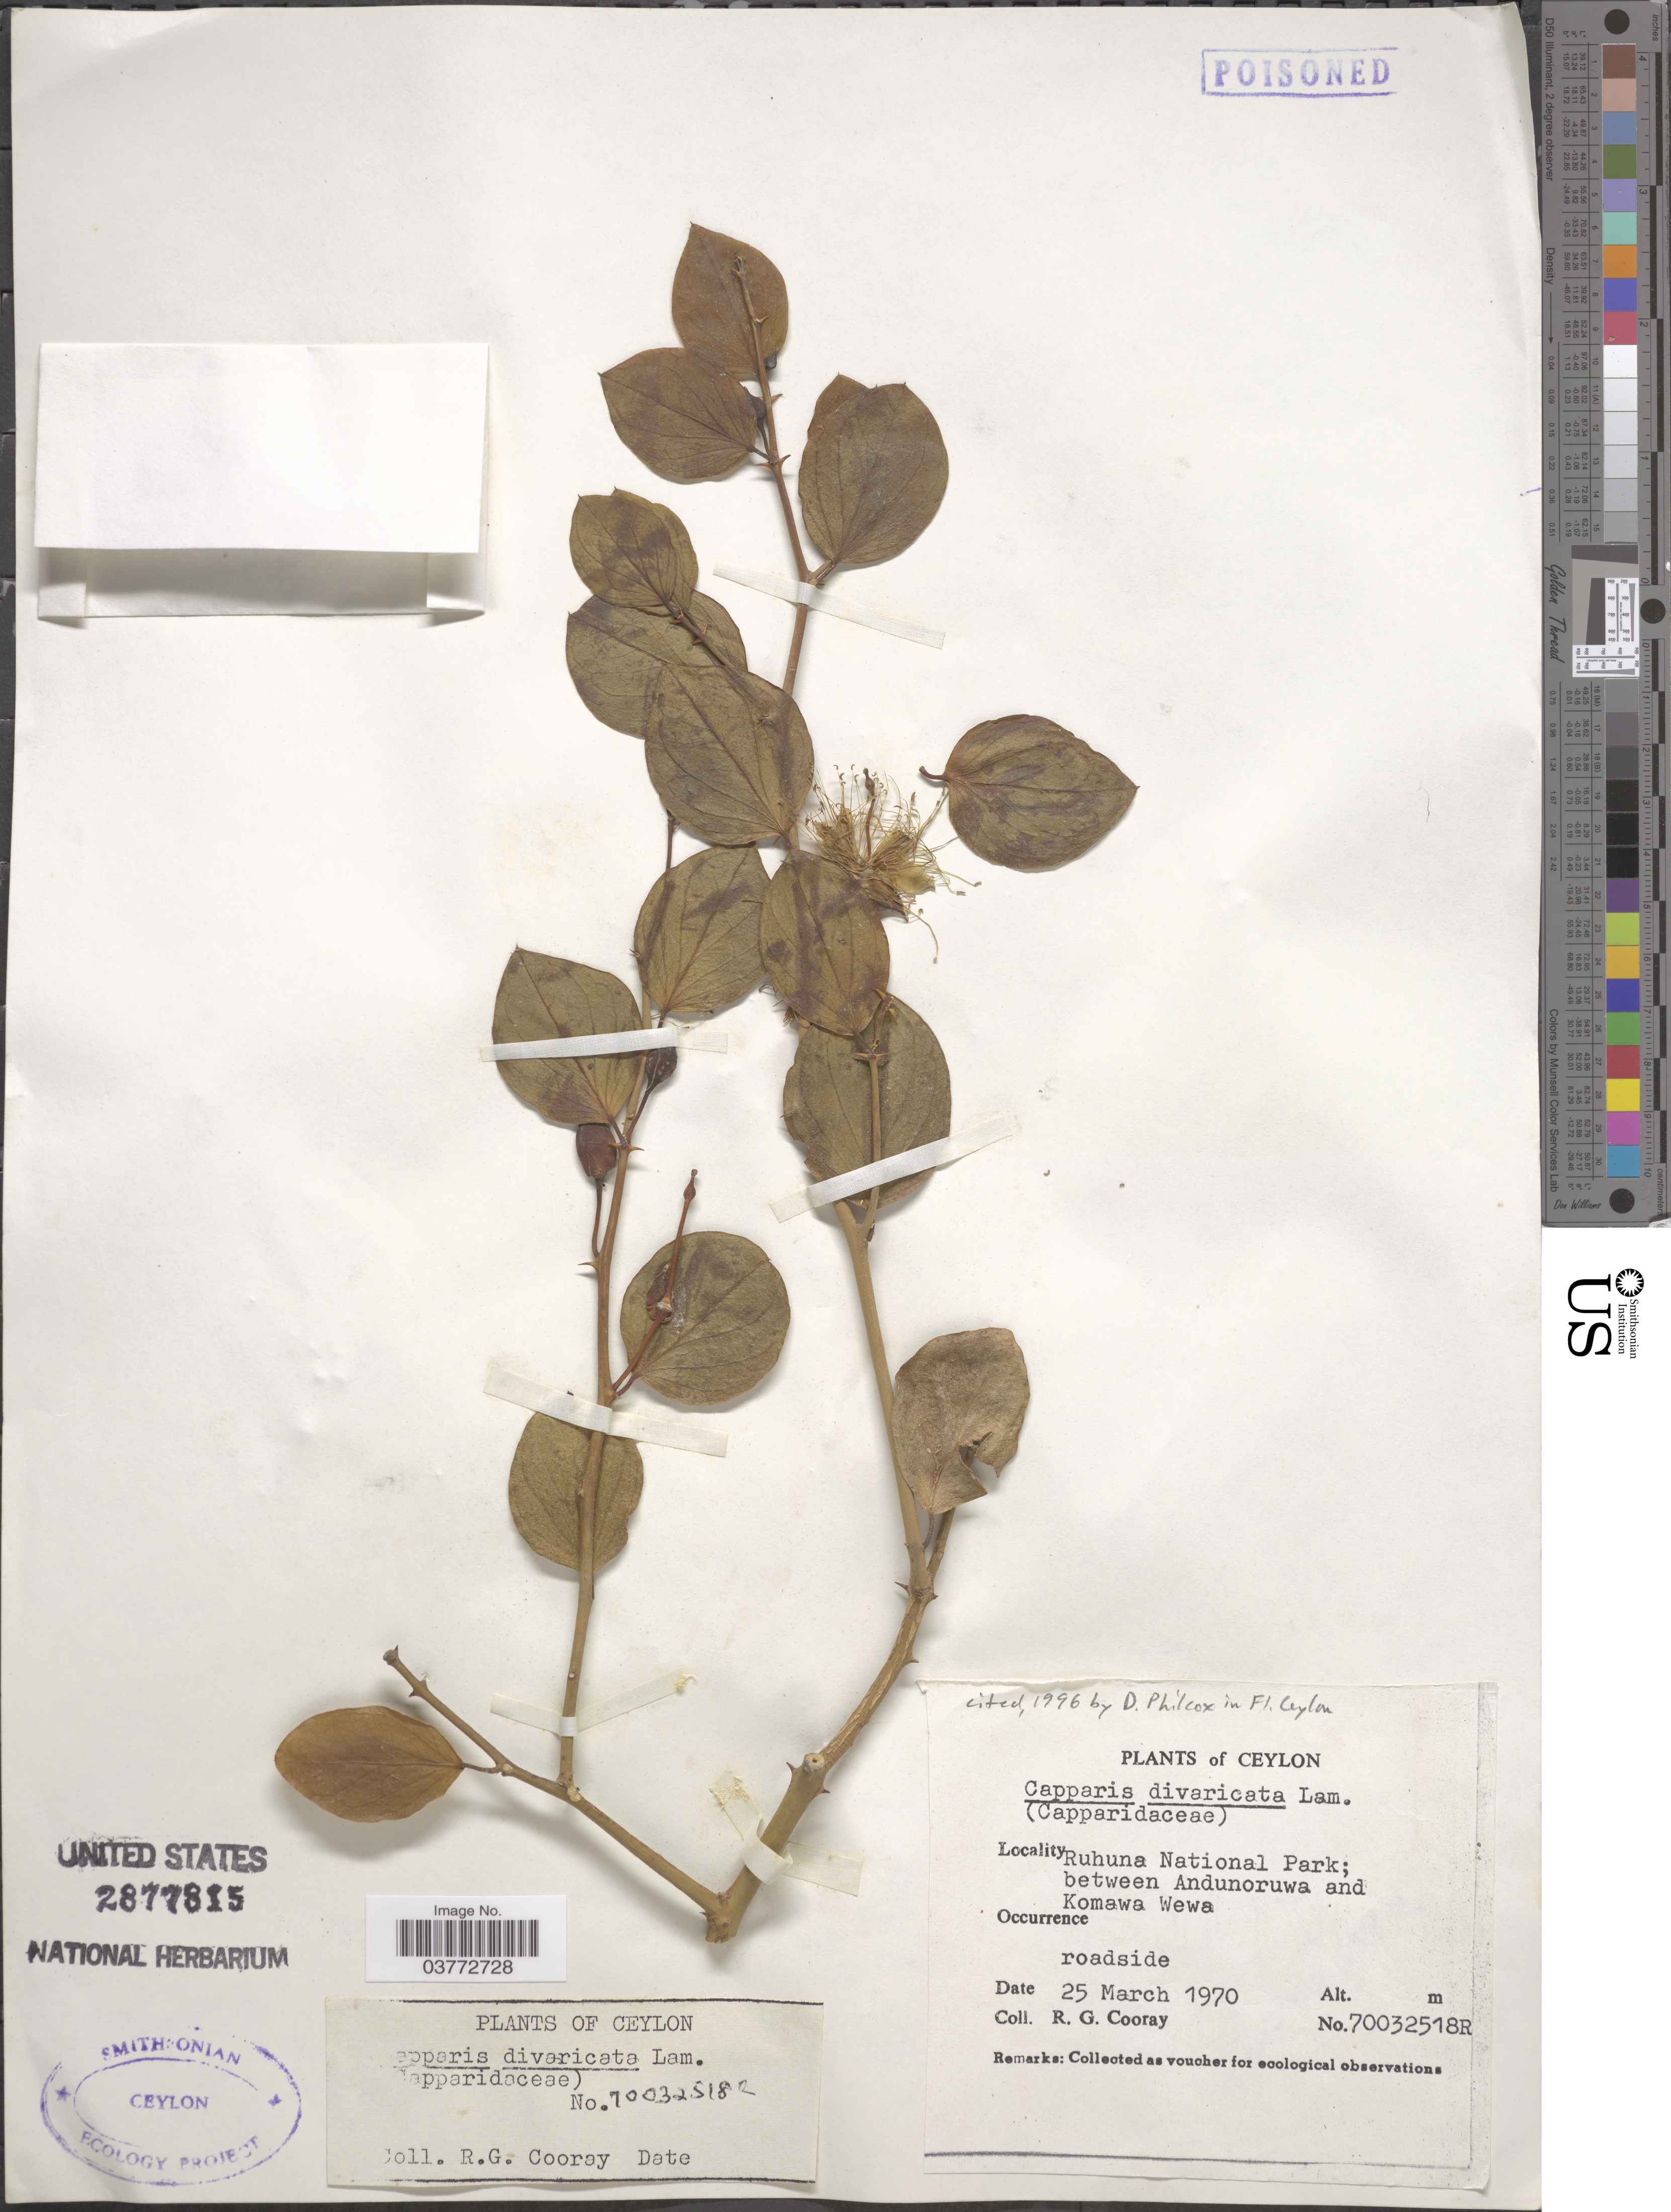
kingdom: Plantae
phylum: Tracheophyta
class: Magnoliopsida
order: Brassicales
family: Capparaceae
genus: Capparis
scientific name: Capparis divaricata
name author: Lam.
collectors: R. Cooray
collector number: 70032518R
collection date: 1970-03-25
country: Sri Lanka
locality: Ceylon. Ruhuna National Park; between Andunoruwa and Komawa Wewa.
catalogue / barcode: US 2877815